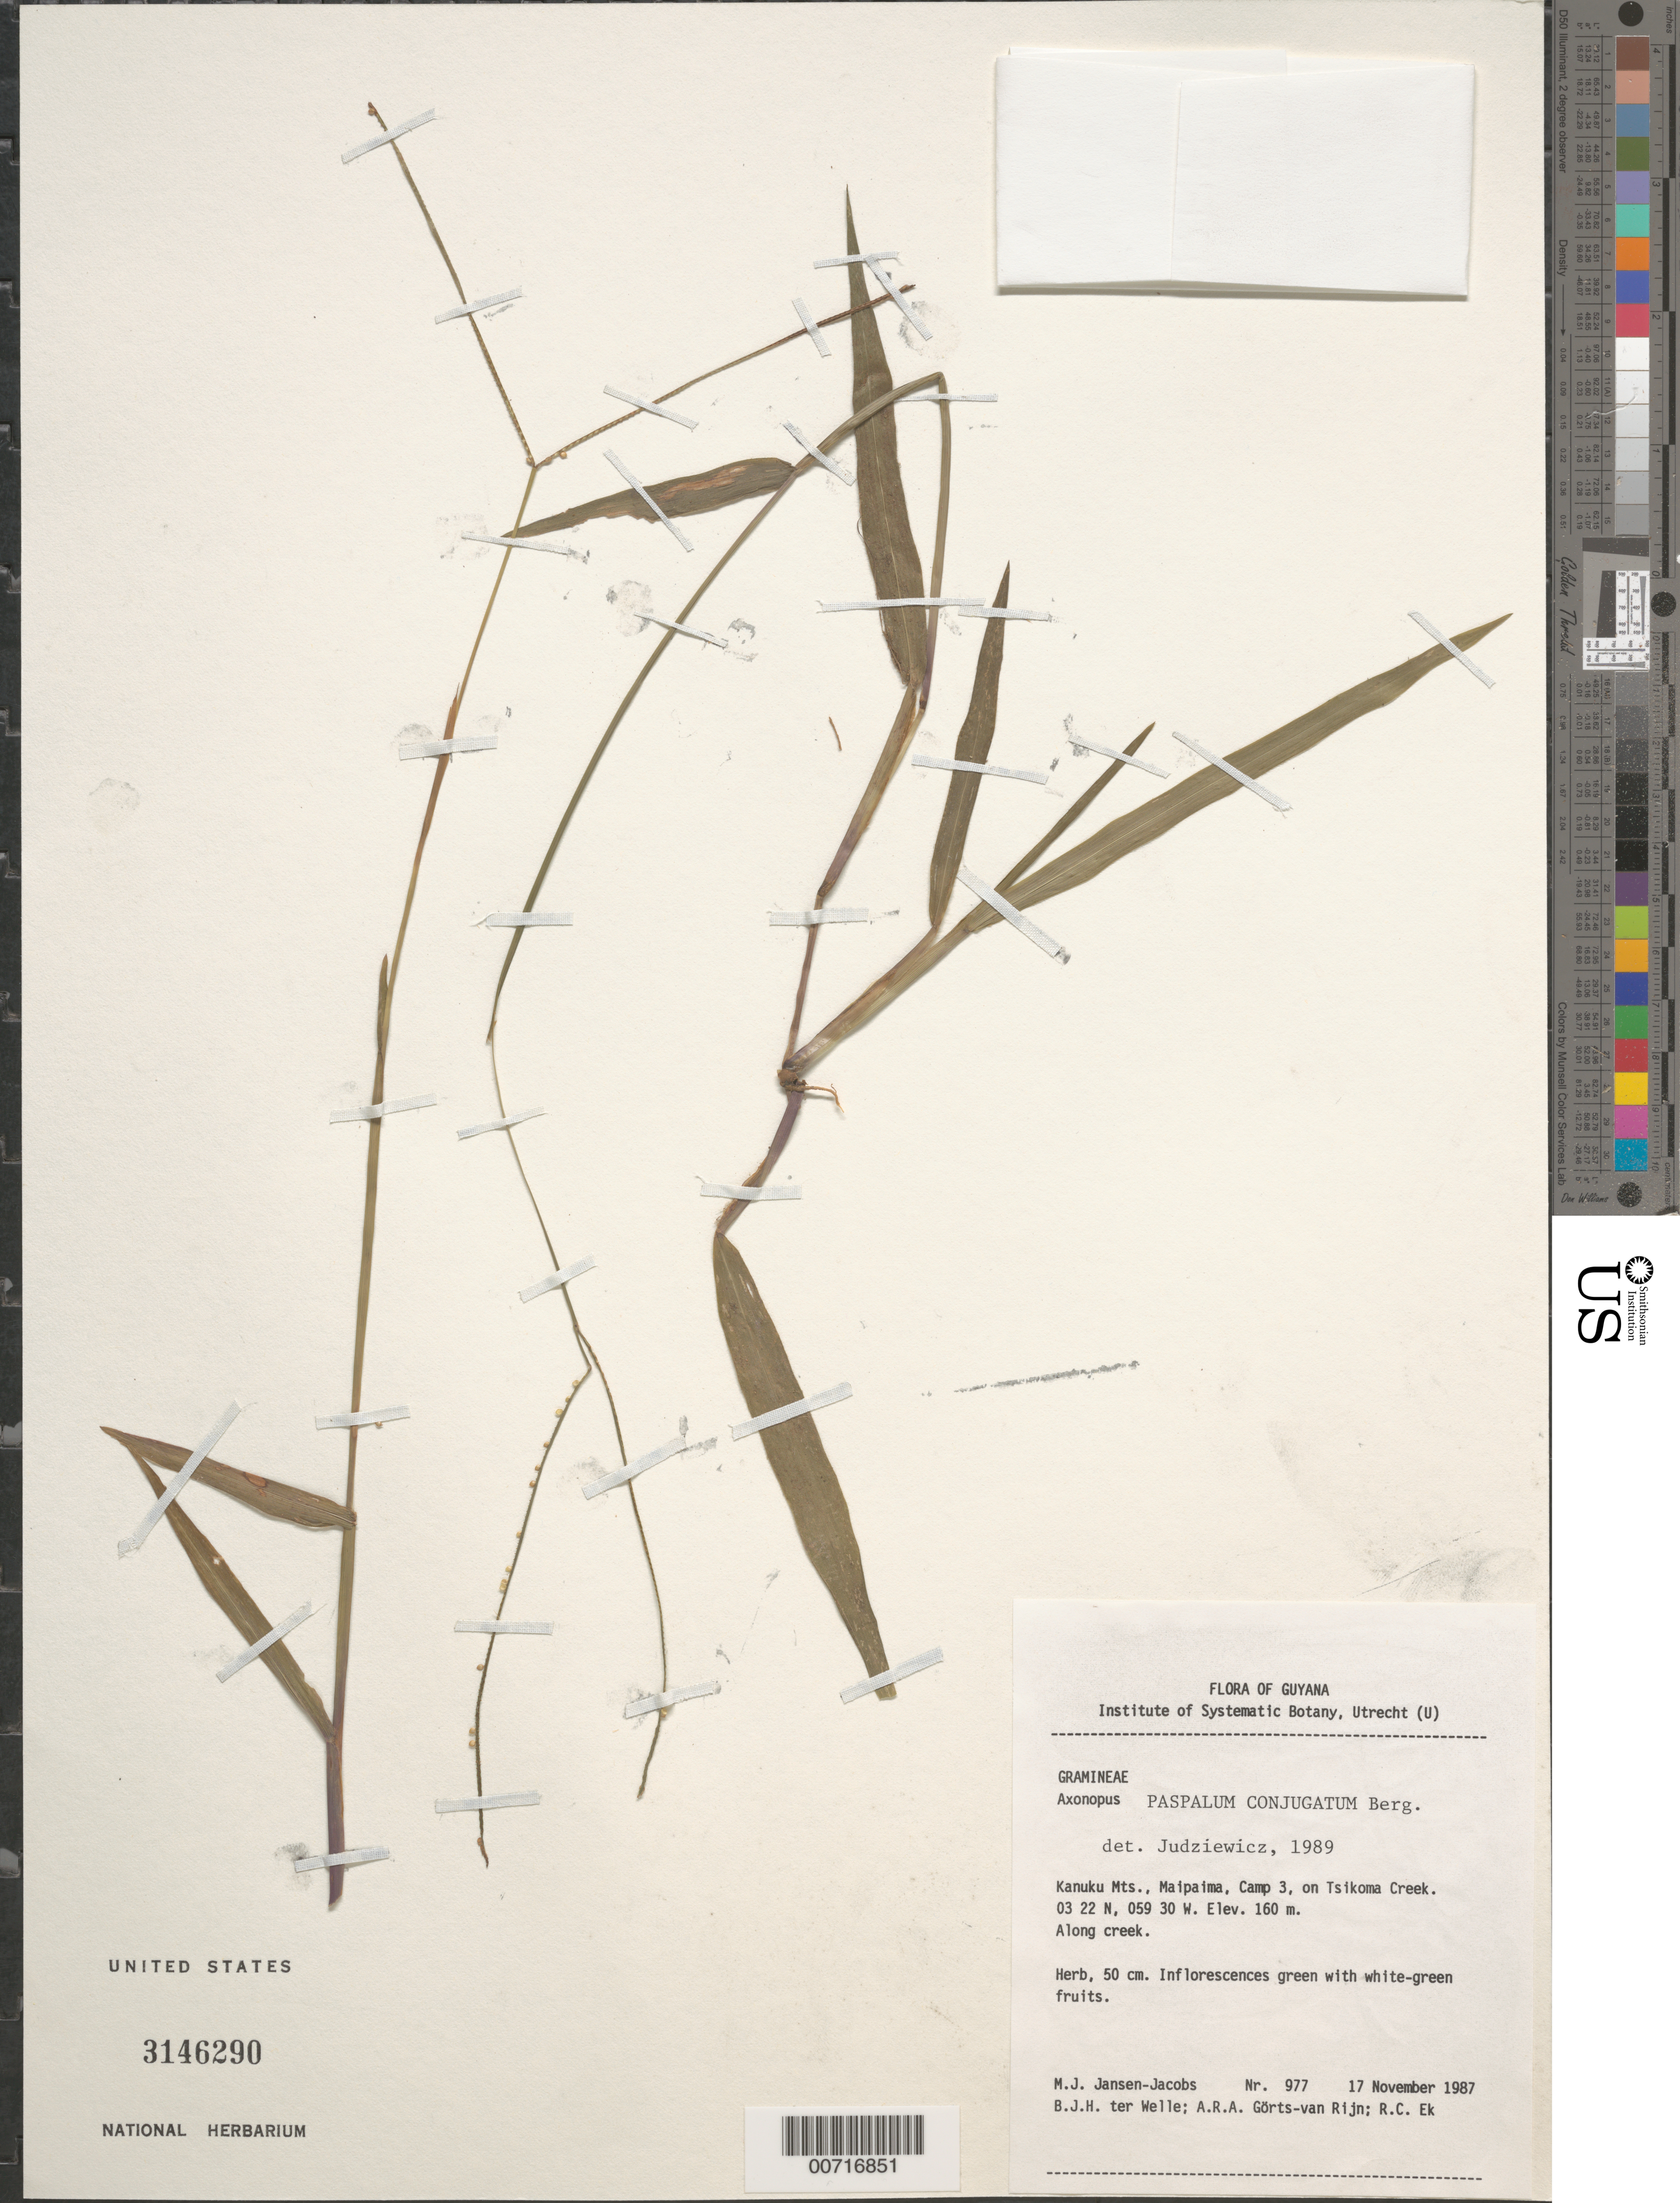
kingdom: Plantae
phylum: Tracheophyta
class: Liliopsida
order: Poales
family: Poaceae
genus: Paspalum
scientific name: Paspalum conjugatum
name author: P.J. Bergius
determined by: Judziewicz, E. J.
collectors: M. J. Jansen-Jacobs, B. Welle, A. .R. A. Görts-van Rijn & R. C. Ek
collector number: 977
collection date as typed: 17-Nov-87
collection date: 1987-11-17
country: Guyana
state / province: U. Takutu-U. Essequibo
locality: Kanuku Mts., Maipaima, Camp 3 on Tsikoma Creek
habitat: Along creek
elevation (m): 160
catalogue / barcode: US 3146290